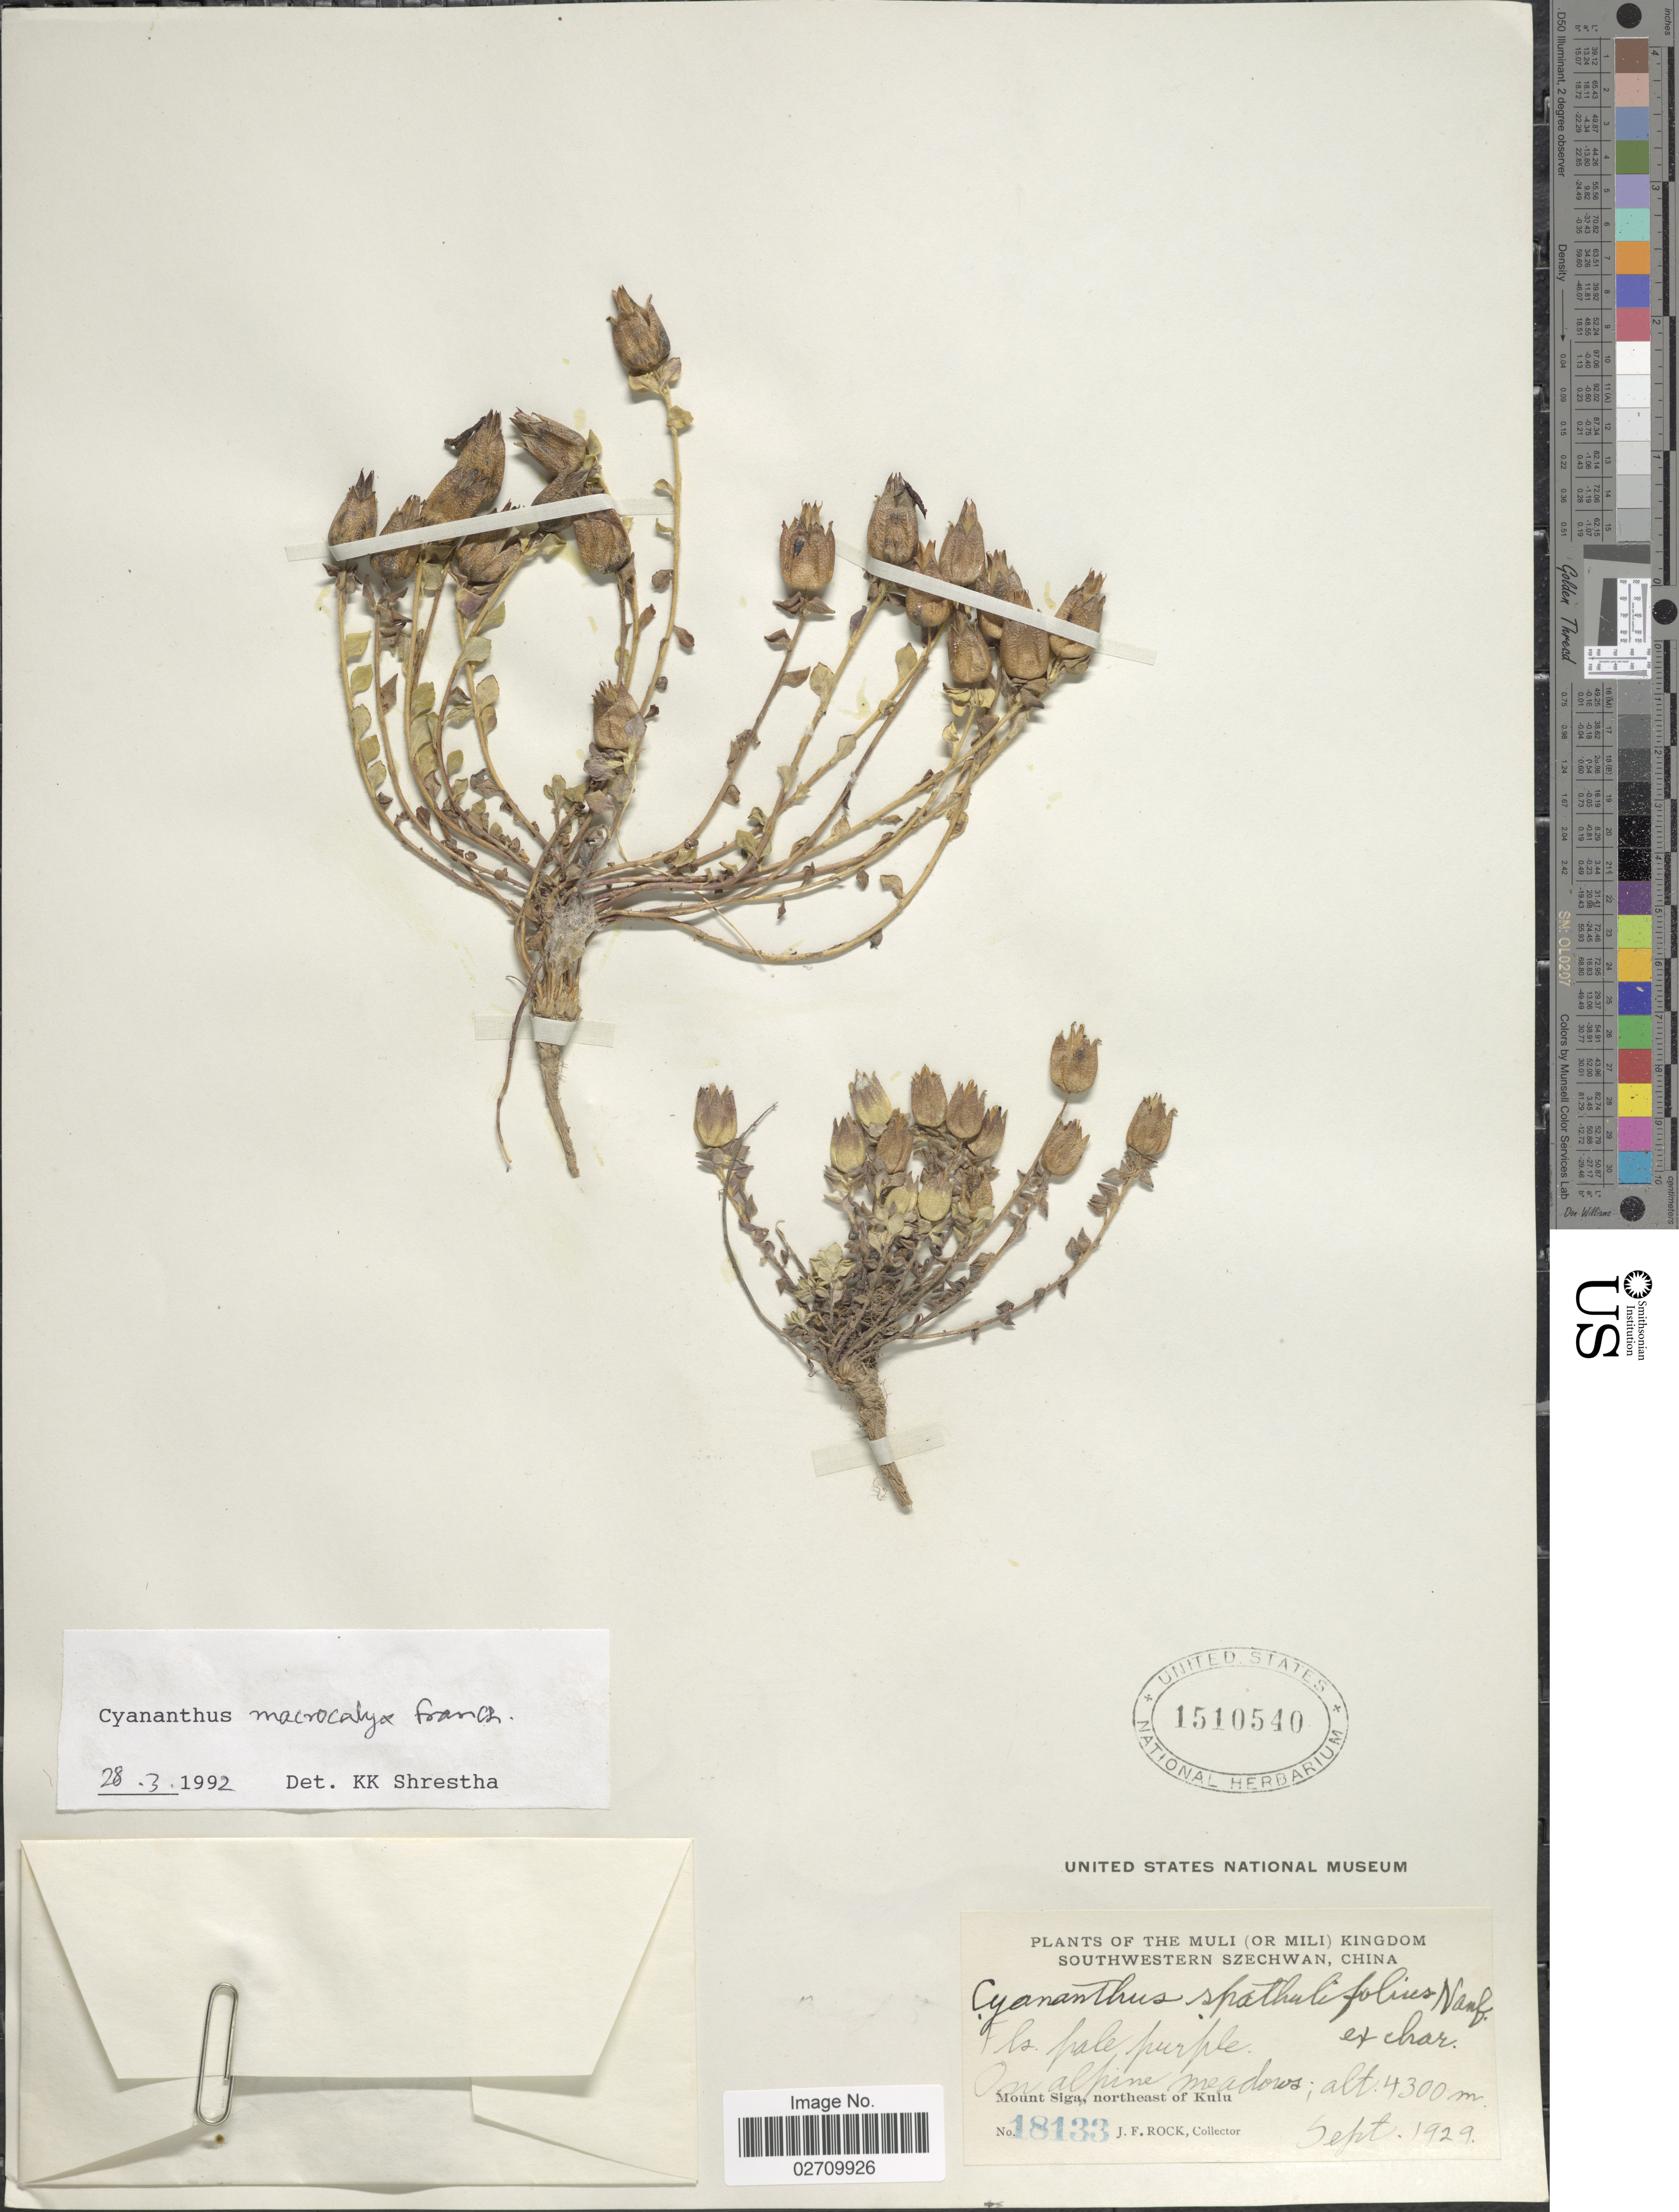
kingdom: Plantae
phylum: Tracheophyta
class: Magnoliopsida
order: Asterales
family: Campanulaceae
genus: Cyananthus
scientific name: Cyananthus macrocalyx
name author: Franch.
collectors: J. F. Rock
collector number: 18133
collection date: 1929-09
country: China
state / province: Sichuan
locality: The Muli (or Mili) Kingdom Southwestern Szechuan, Mount Siga, northeast of Kulu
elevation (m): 4300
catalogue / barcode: US 1510540